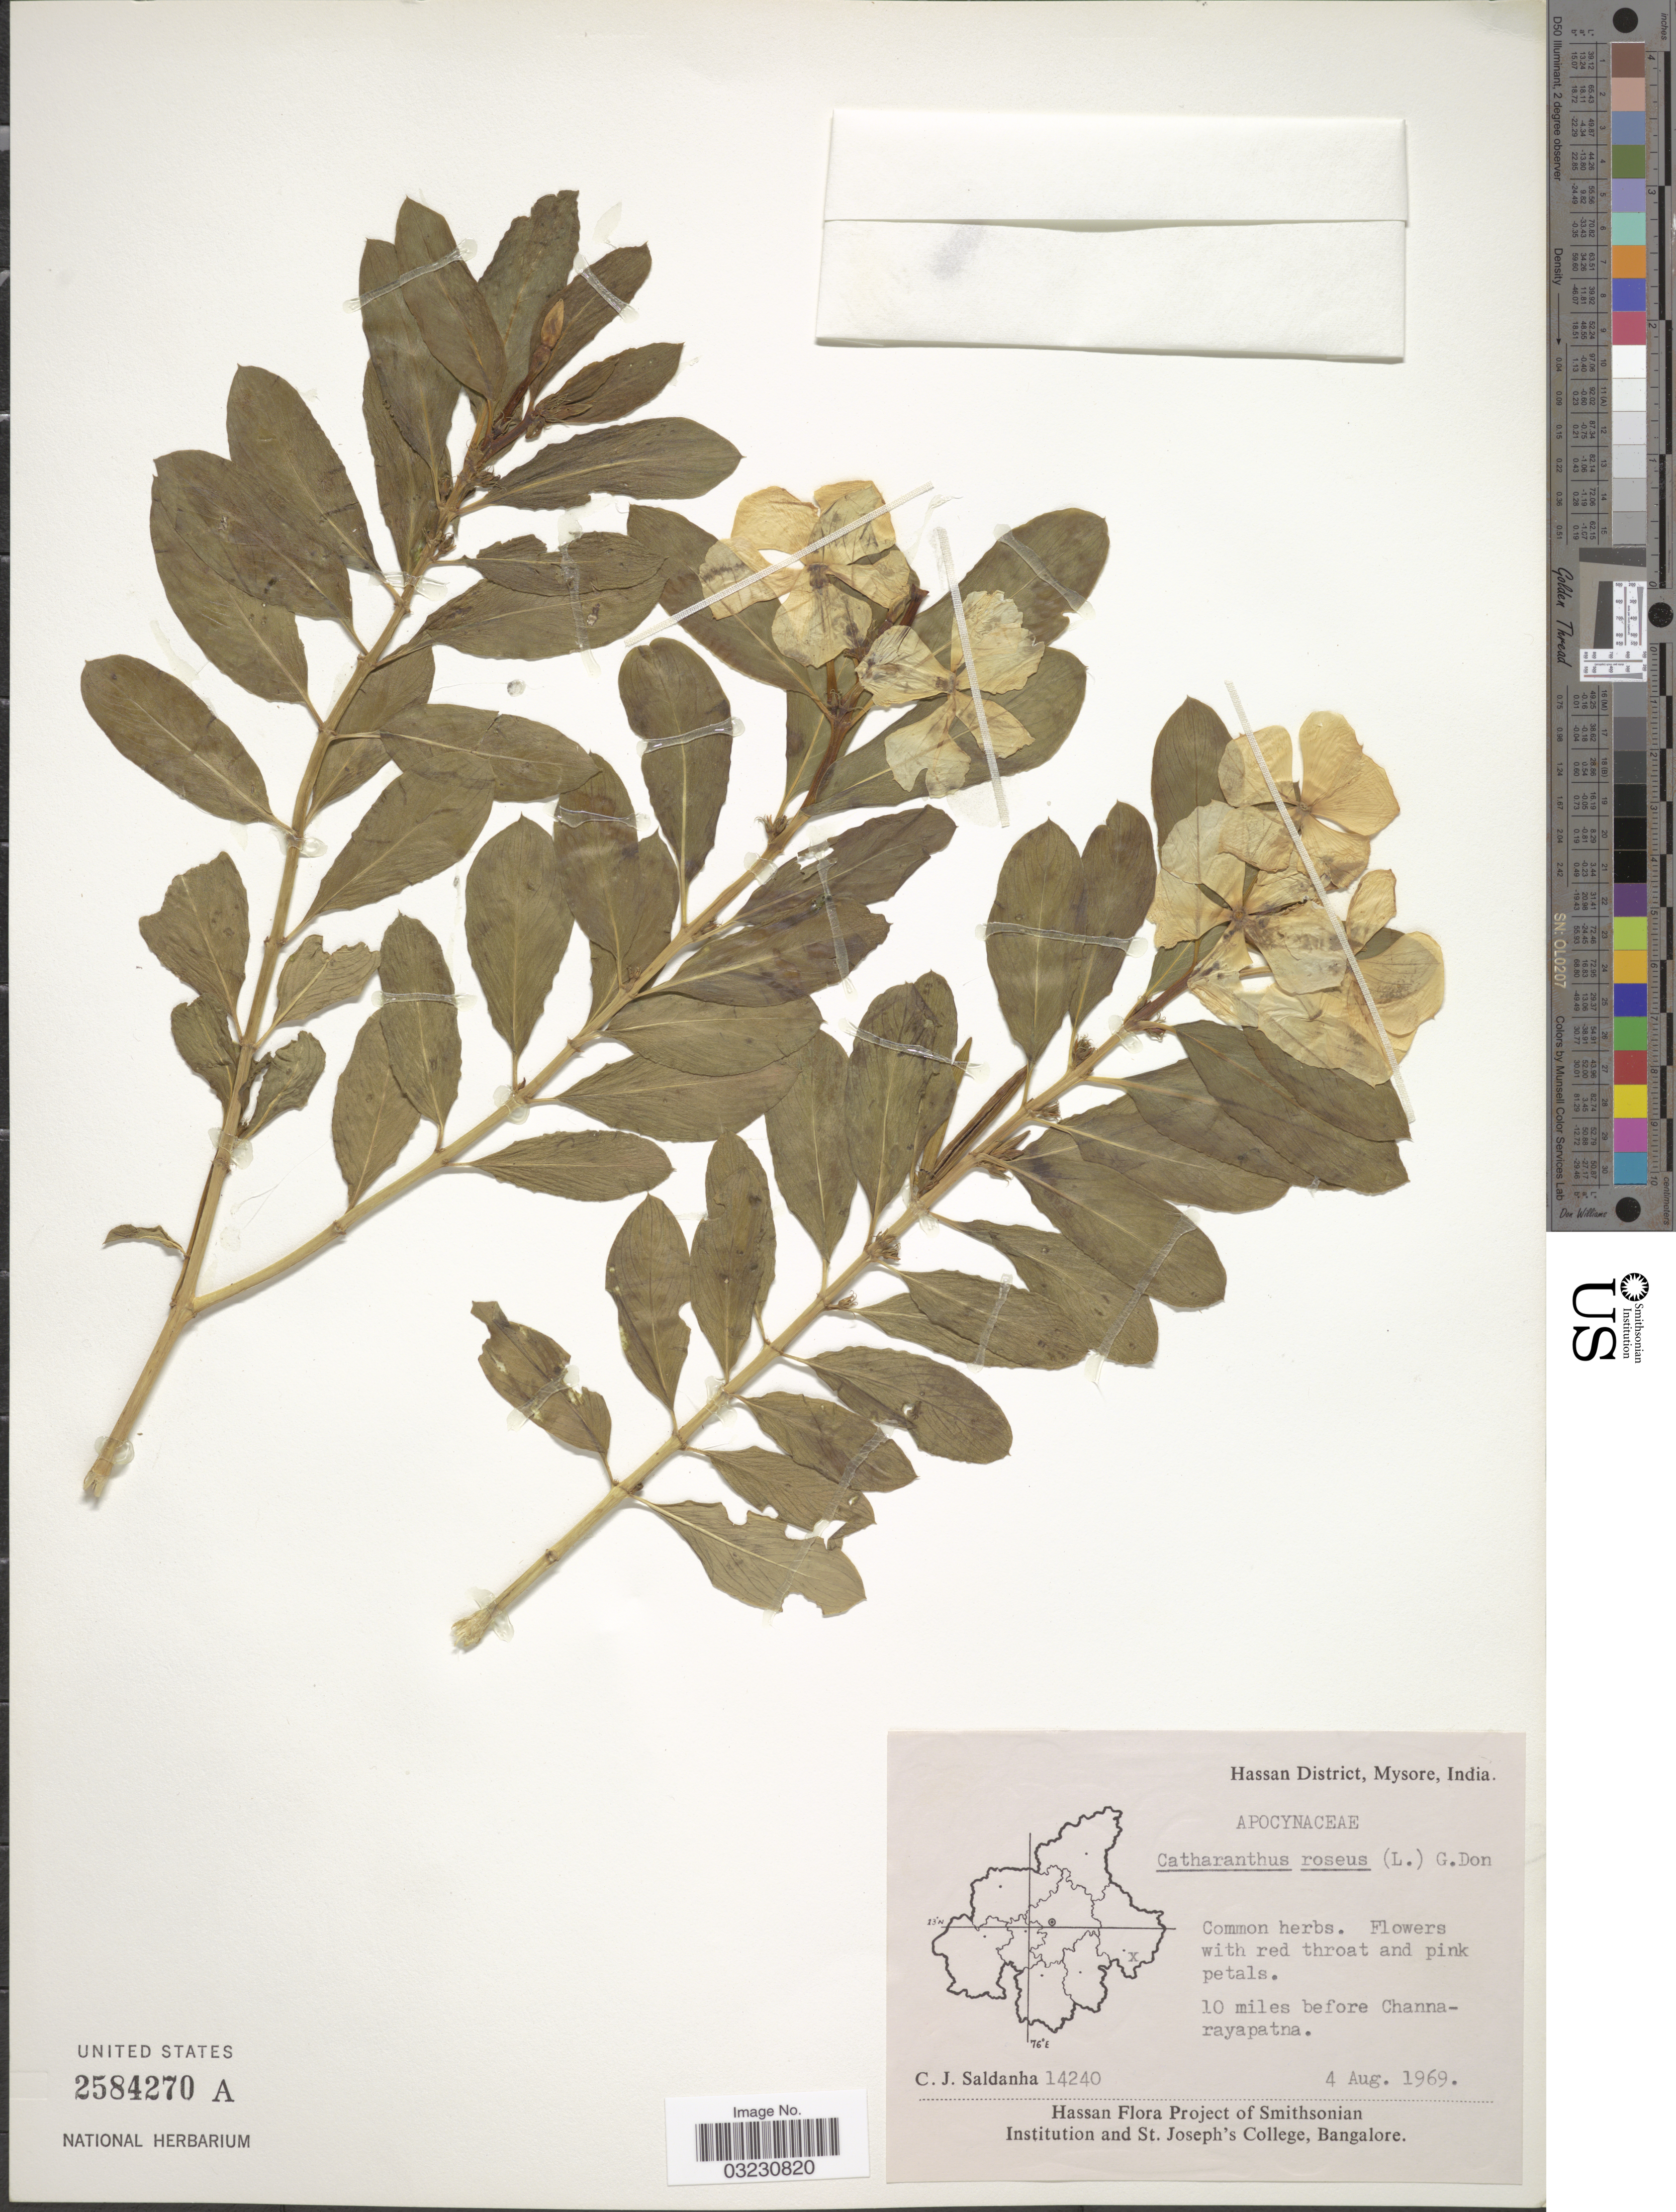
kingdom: Plantae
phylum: Tracheophyta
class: Magnoliopsida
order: Gentianales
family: Apocynaceae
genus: Catharanthus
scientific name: Catharanthus roseus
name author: (L.) G. Don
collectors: C. J. Saldanha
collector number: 14240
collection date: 1969-08-04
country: India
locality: Hassan District, Mysore, 10 miles before Channarayapatna.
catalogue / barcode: US 2584270A